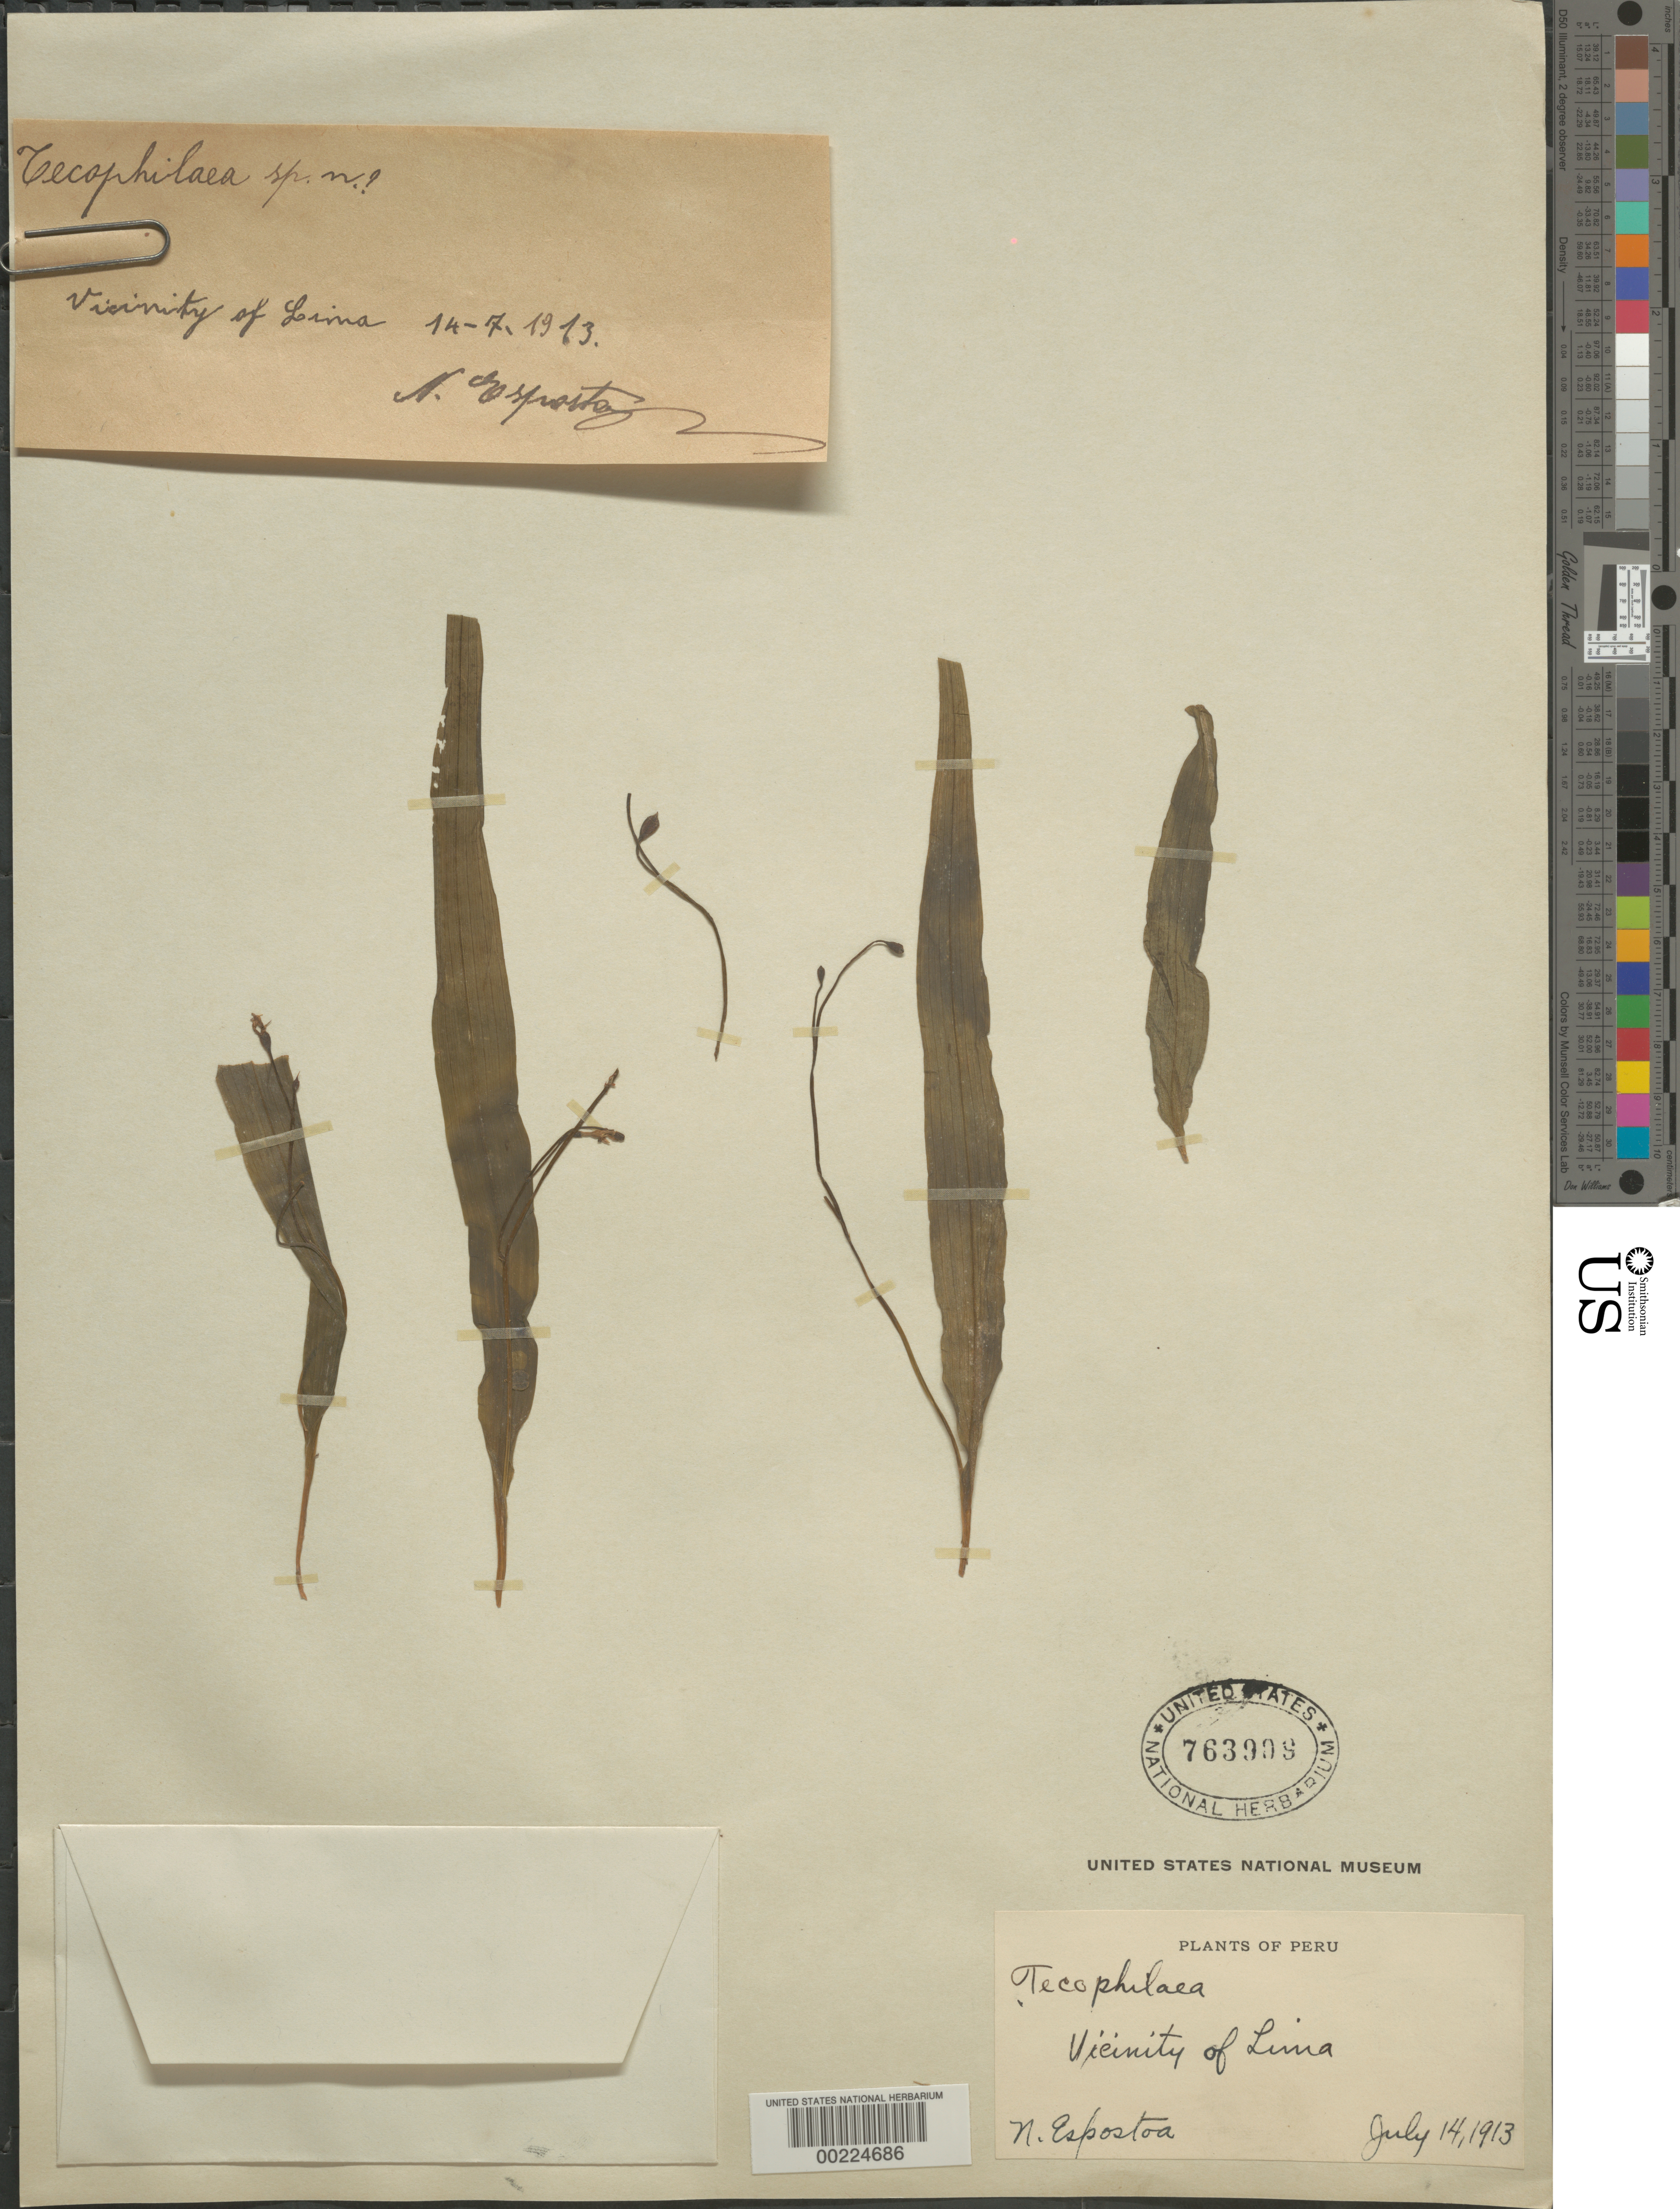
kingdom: Plantae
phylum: Tracheophyta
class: Liliopsida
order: Asparagales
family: Tecophilaeaceae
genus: Tecophilaea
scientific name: Tecophilaea sp.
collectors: N. Espostoa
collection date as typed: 14 Jul 1913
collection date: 1913-07-14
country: Peru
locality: Vicinity of Lima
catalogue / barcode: US 763998